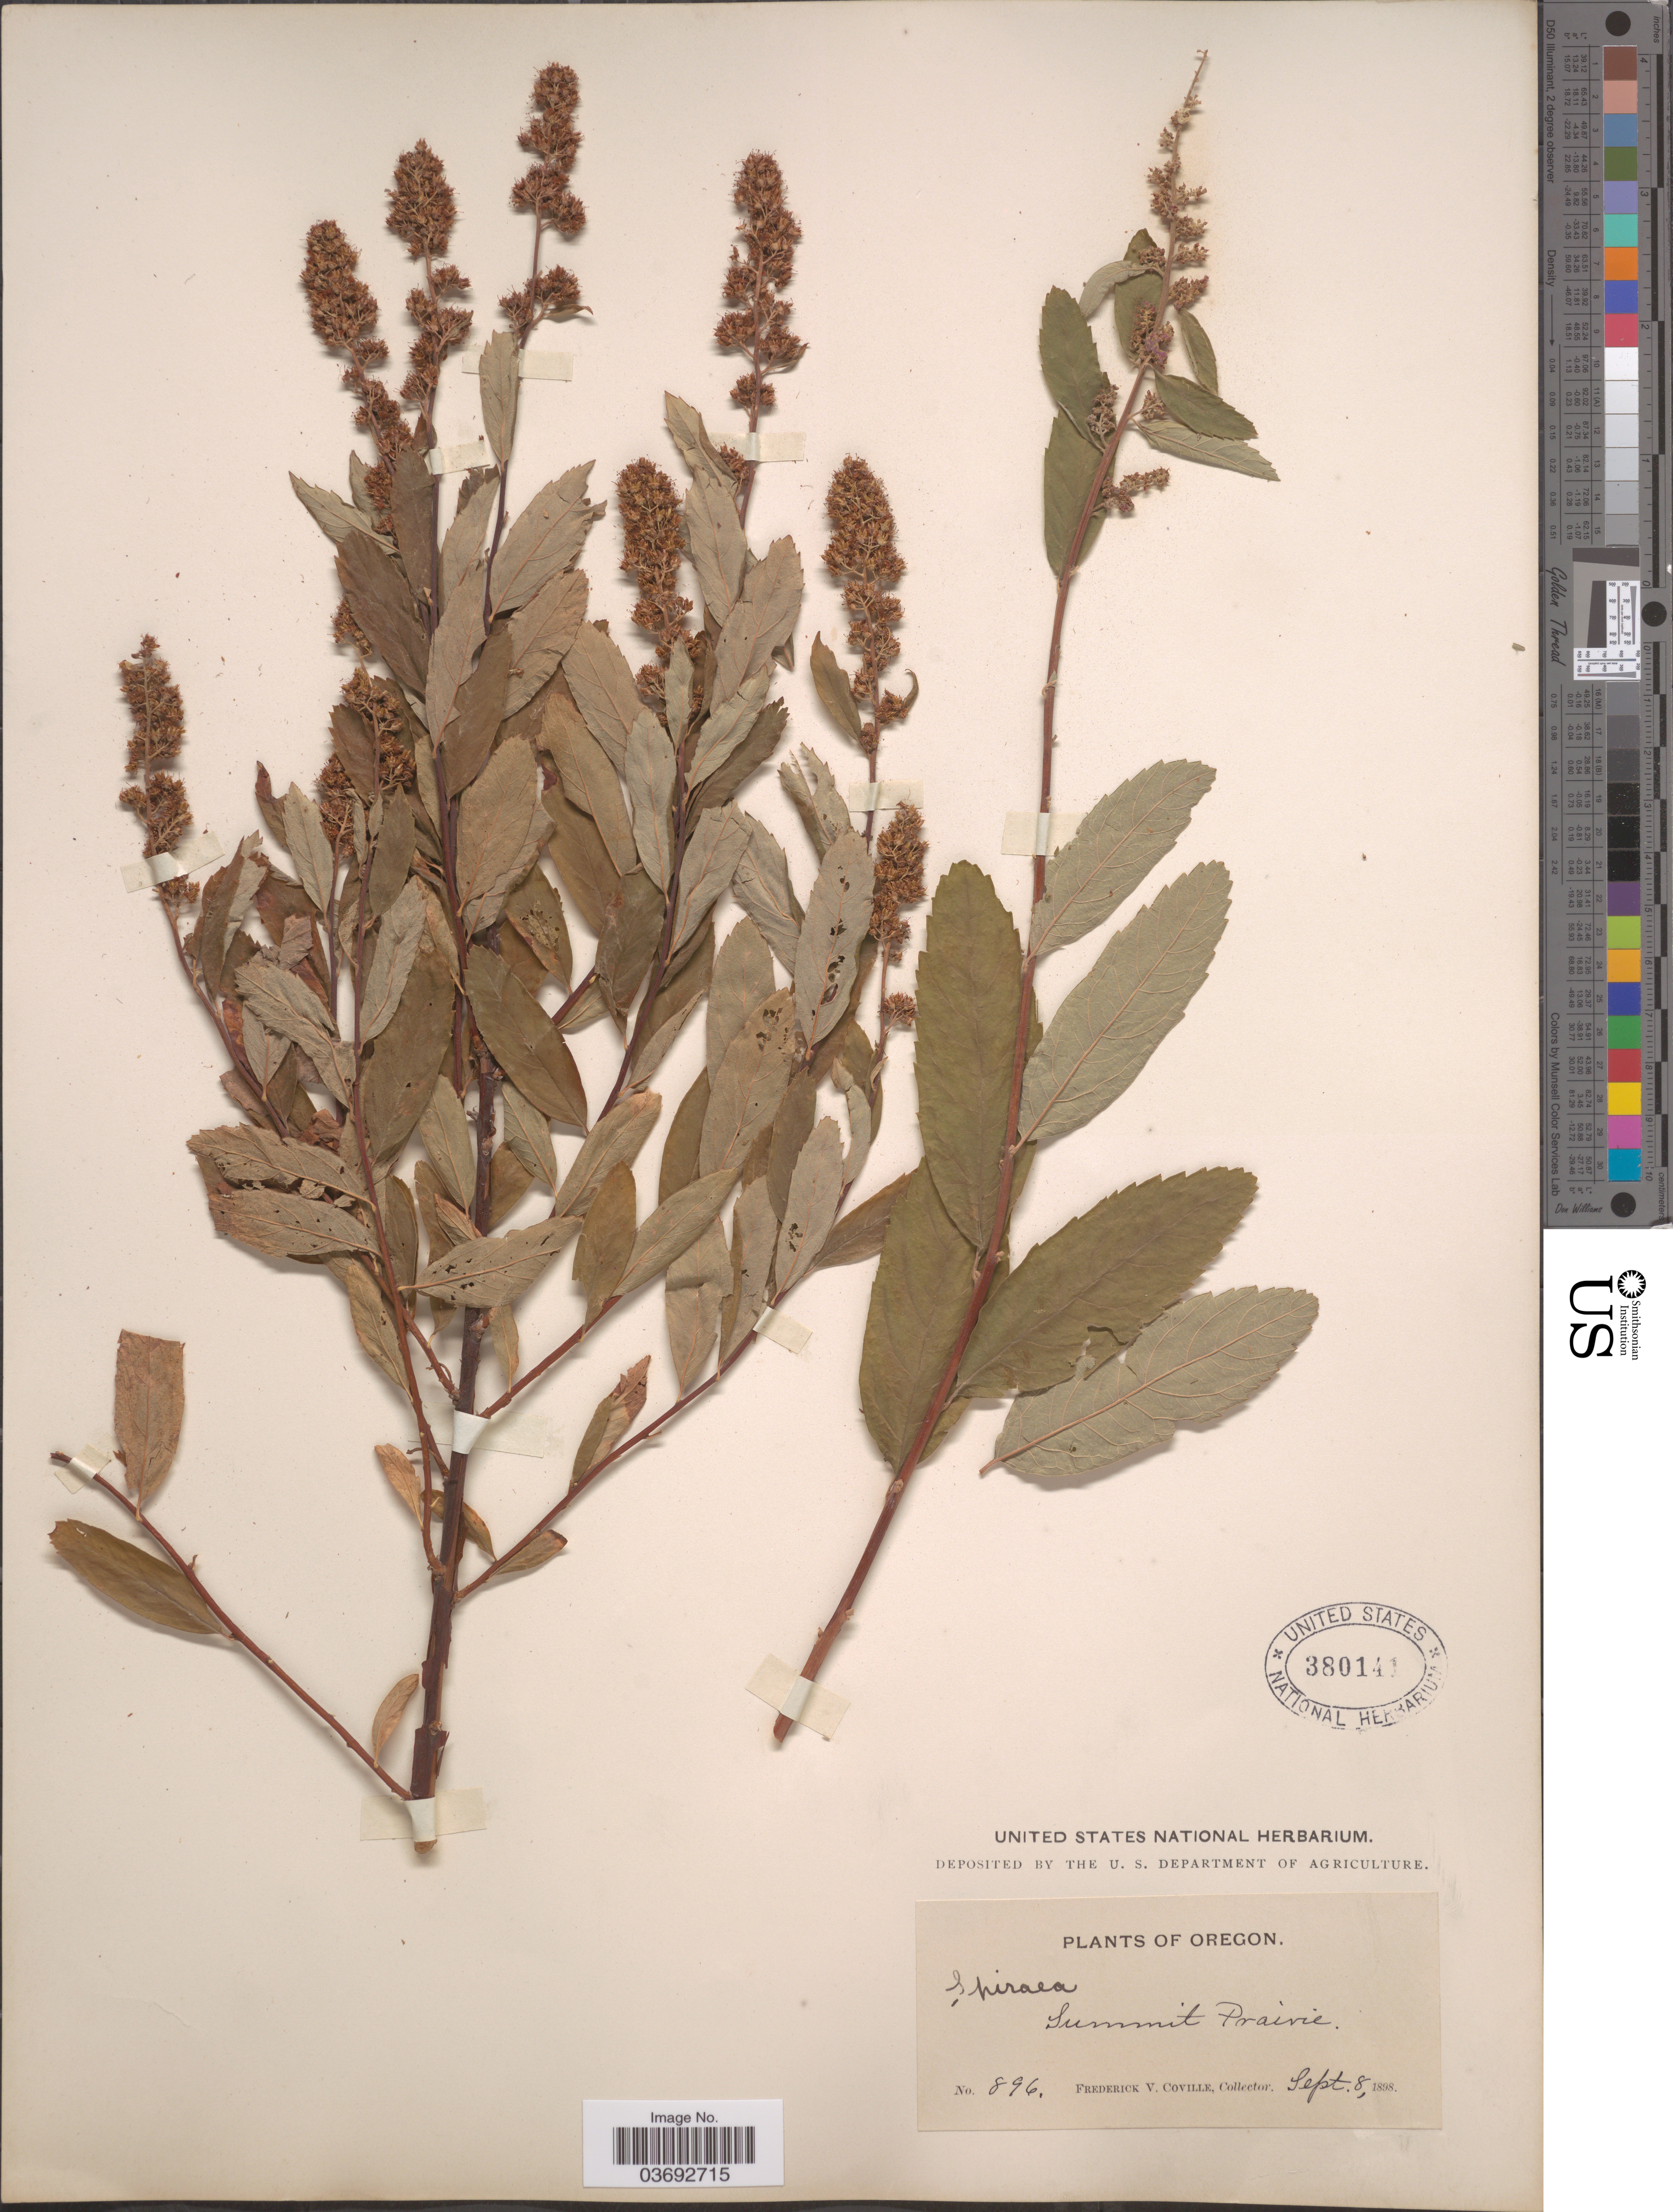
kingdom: Plantae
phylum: Tracheophyta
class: Magnoliopsida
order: Rosales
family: Rosaceae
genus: Spiraea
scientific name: Spiraea menziesii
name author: Hook.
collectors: F. V. Coville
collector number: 896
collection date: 1898-09-08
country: United States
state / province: Oregon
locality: Summit Prairie.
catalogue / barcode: US 380141